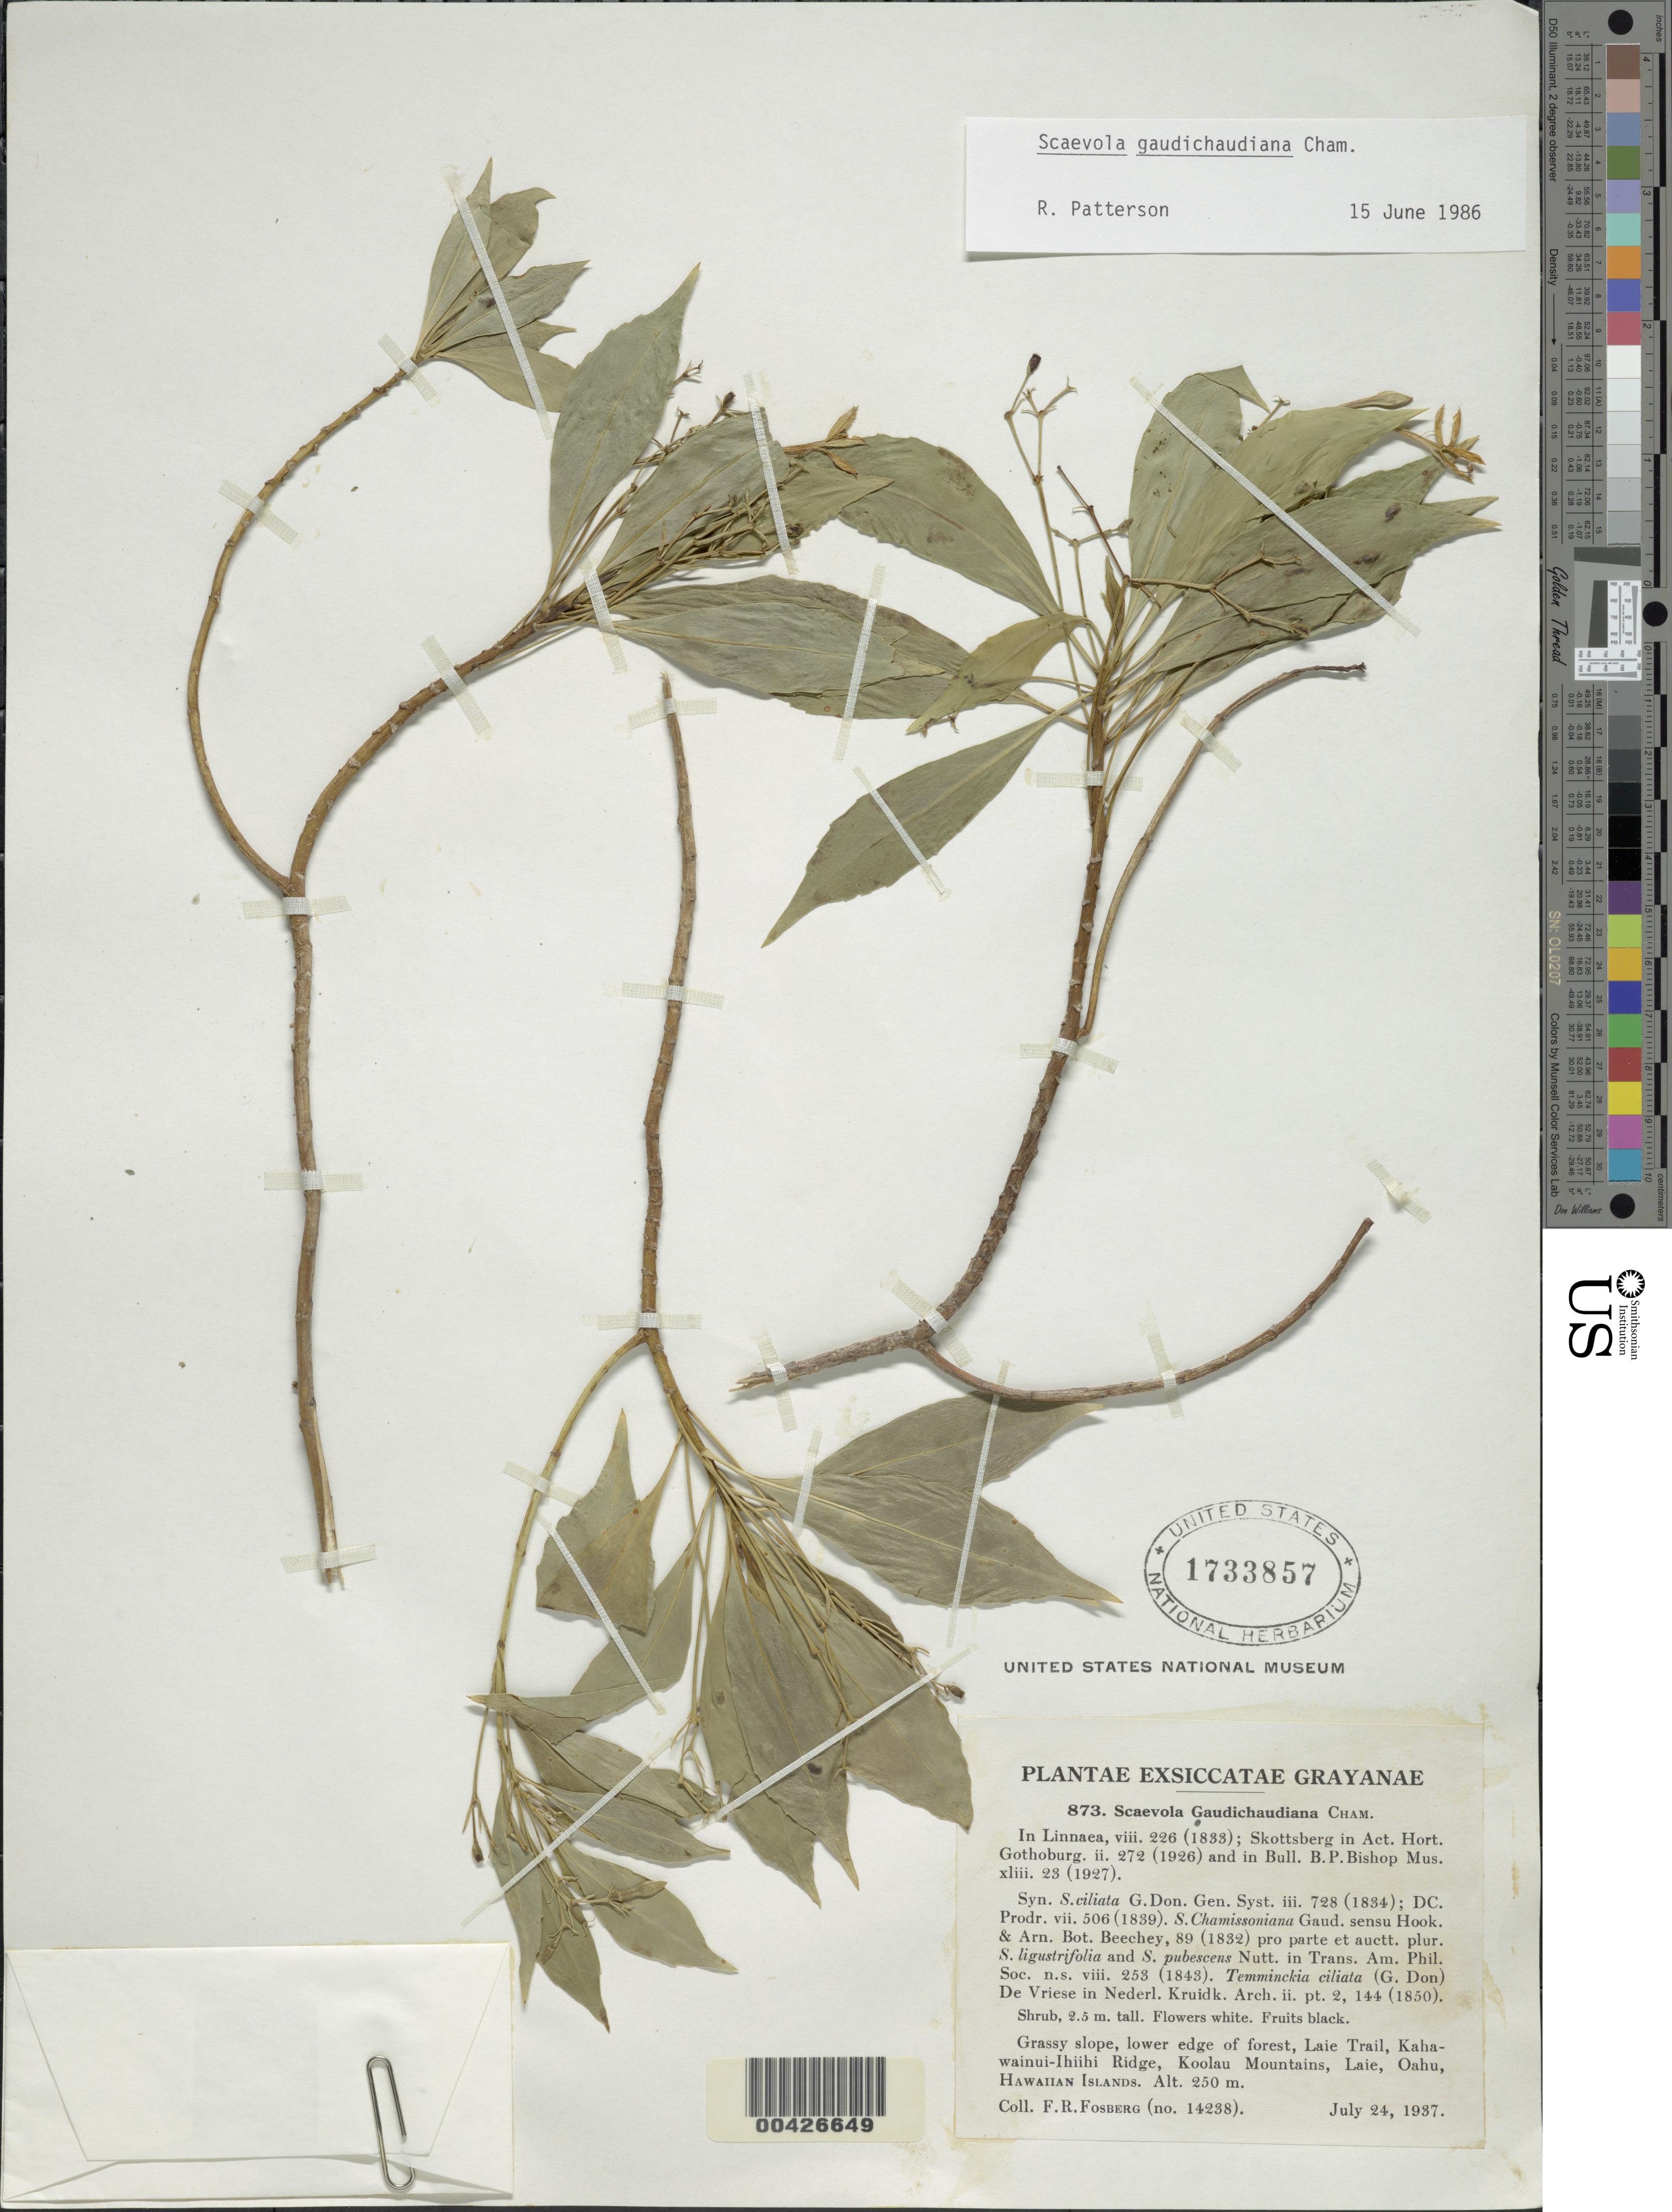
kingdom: Plantae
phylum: Tracheophyta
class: Magnoliopsida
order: Asterales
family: Goodeniaceae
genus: Scaevola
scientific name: Scaevola gaudichaudiana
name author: Cham.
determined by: Patterson, R.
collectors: F. R. Fosberg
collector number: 14238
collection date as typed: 24 Jul 1937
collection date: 1937-07-24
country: United States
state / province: Hawaii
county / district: Honolulu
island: Oahu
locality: Laie Trail, Kahawainui-Ihiihi Ridge, Koolau Mountains, Laie, Oahu, Hawaiian Islands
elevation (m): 250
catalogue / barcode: US 1733857